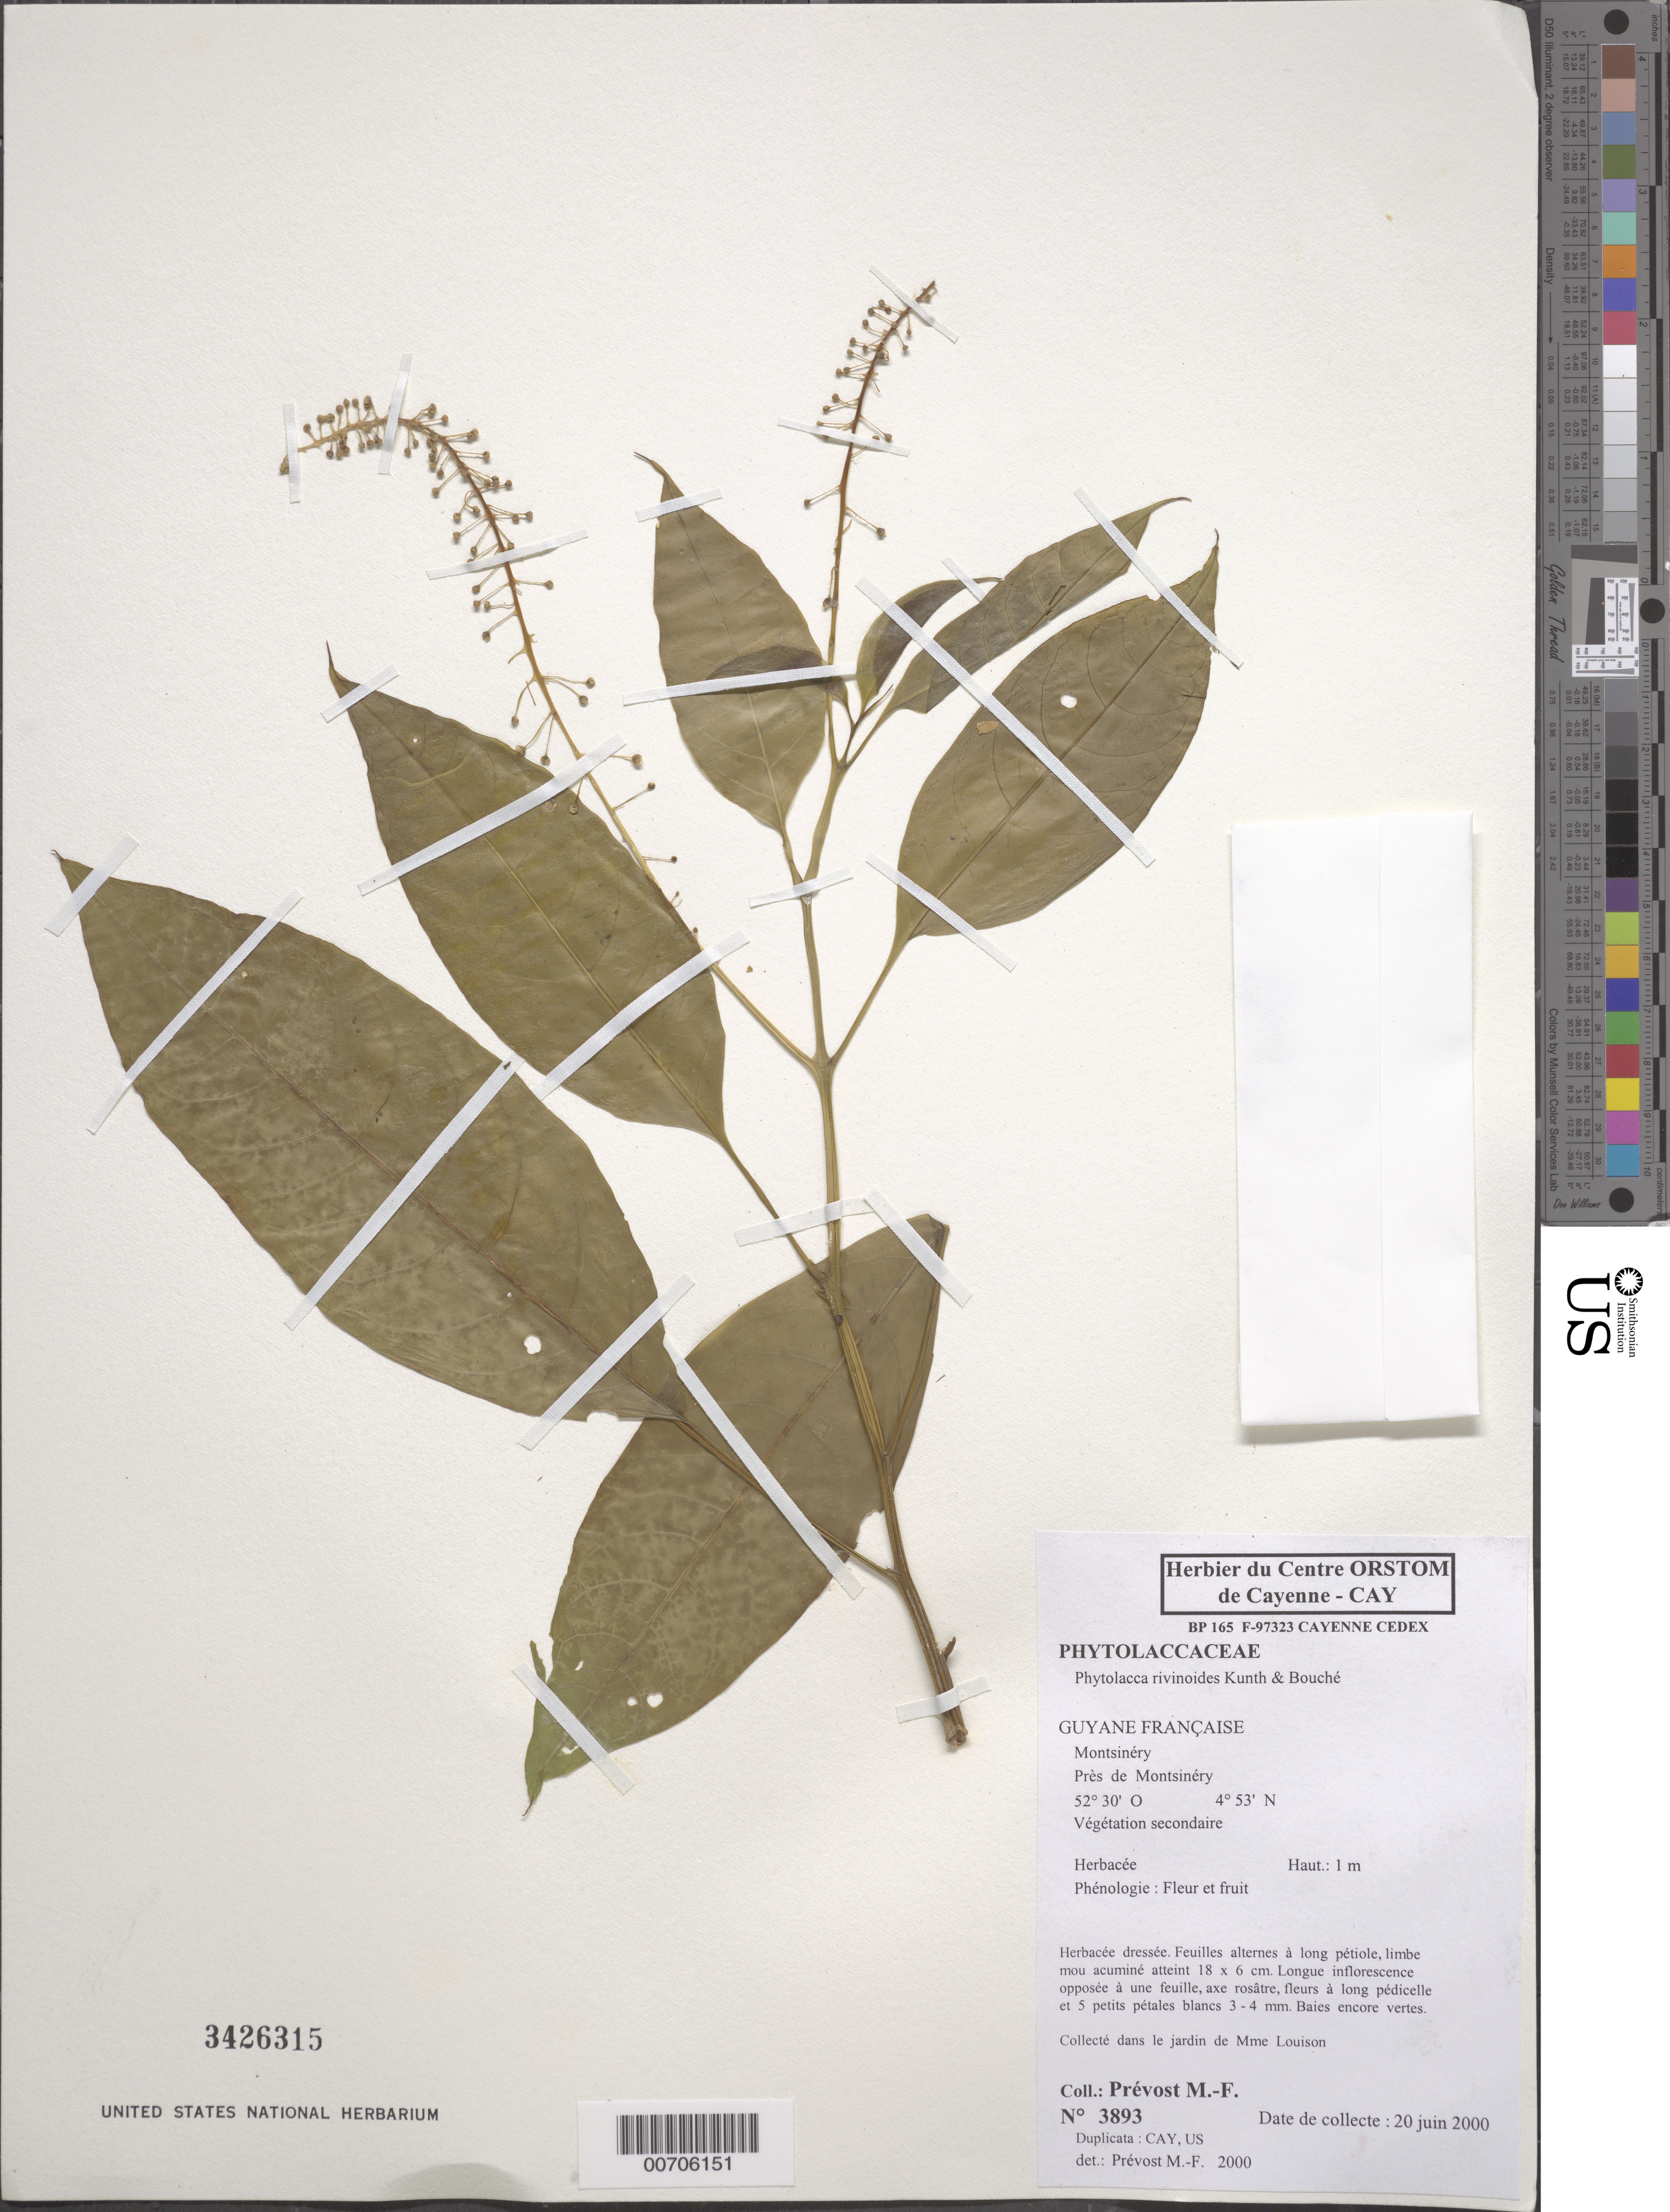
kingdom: Plantae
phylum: Tracheophyta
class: Magnoliopsida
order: Caryophyllales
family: Phytolaccaceae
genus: Phytolacca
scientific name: Phytolacca rivinoides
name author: Kunth & C.D. Bouché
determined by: Prévost, M.-F.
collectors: M.-F. Prévost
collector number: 3893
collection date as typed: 20-Jun-00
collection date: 2000-06-20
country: French Guiana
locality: Montsinéry, Prés de Montsinéry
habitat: Garden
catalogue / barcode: US 3426315